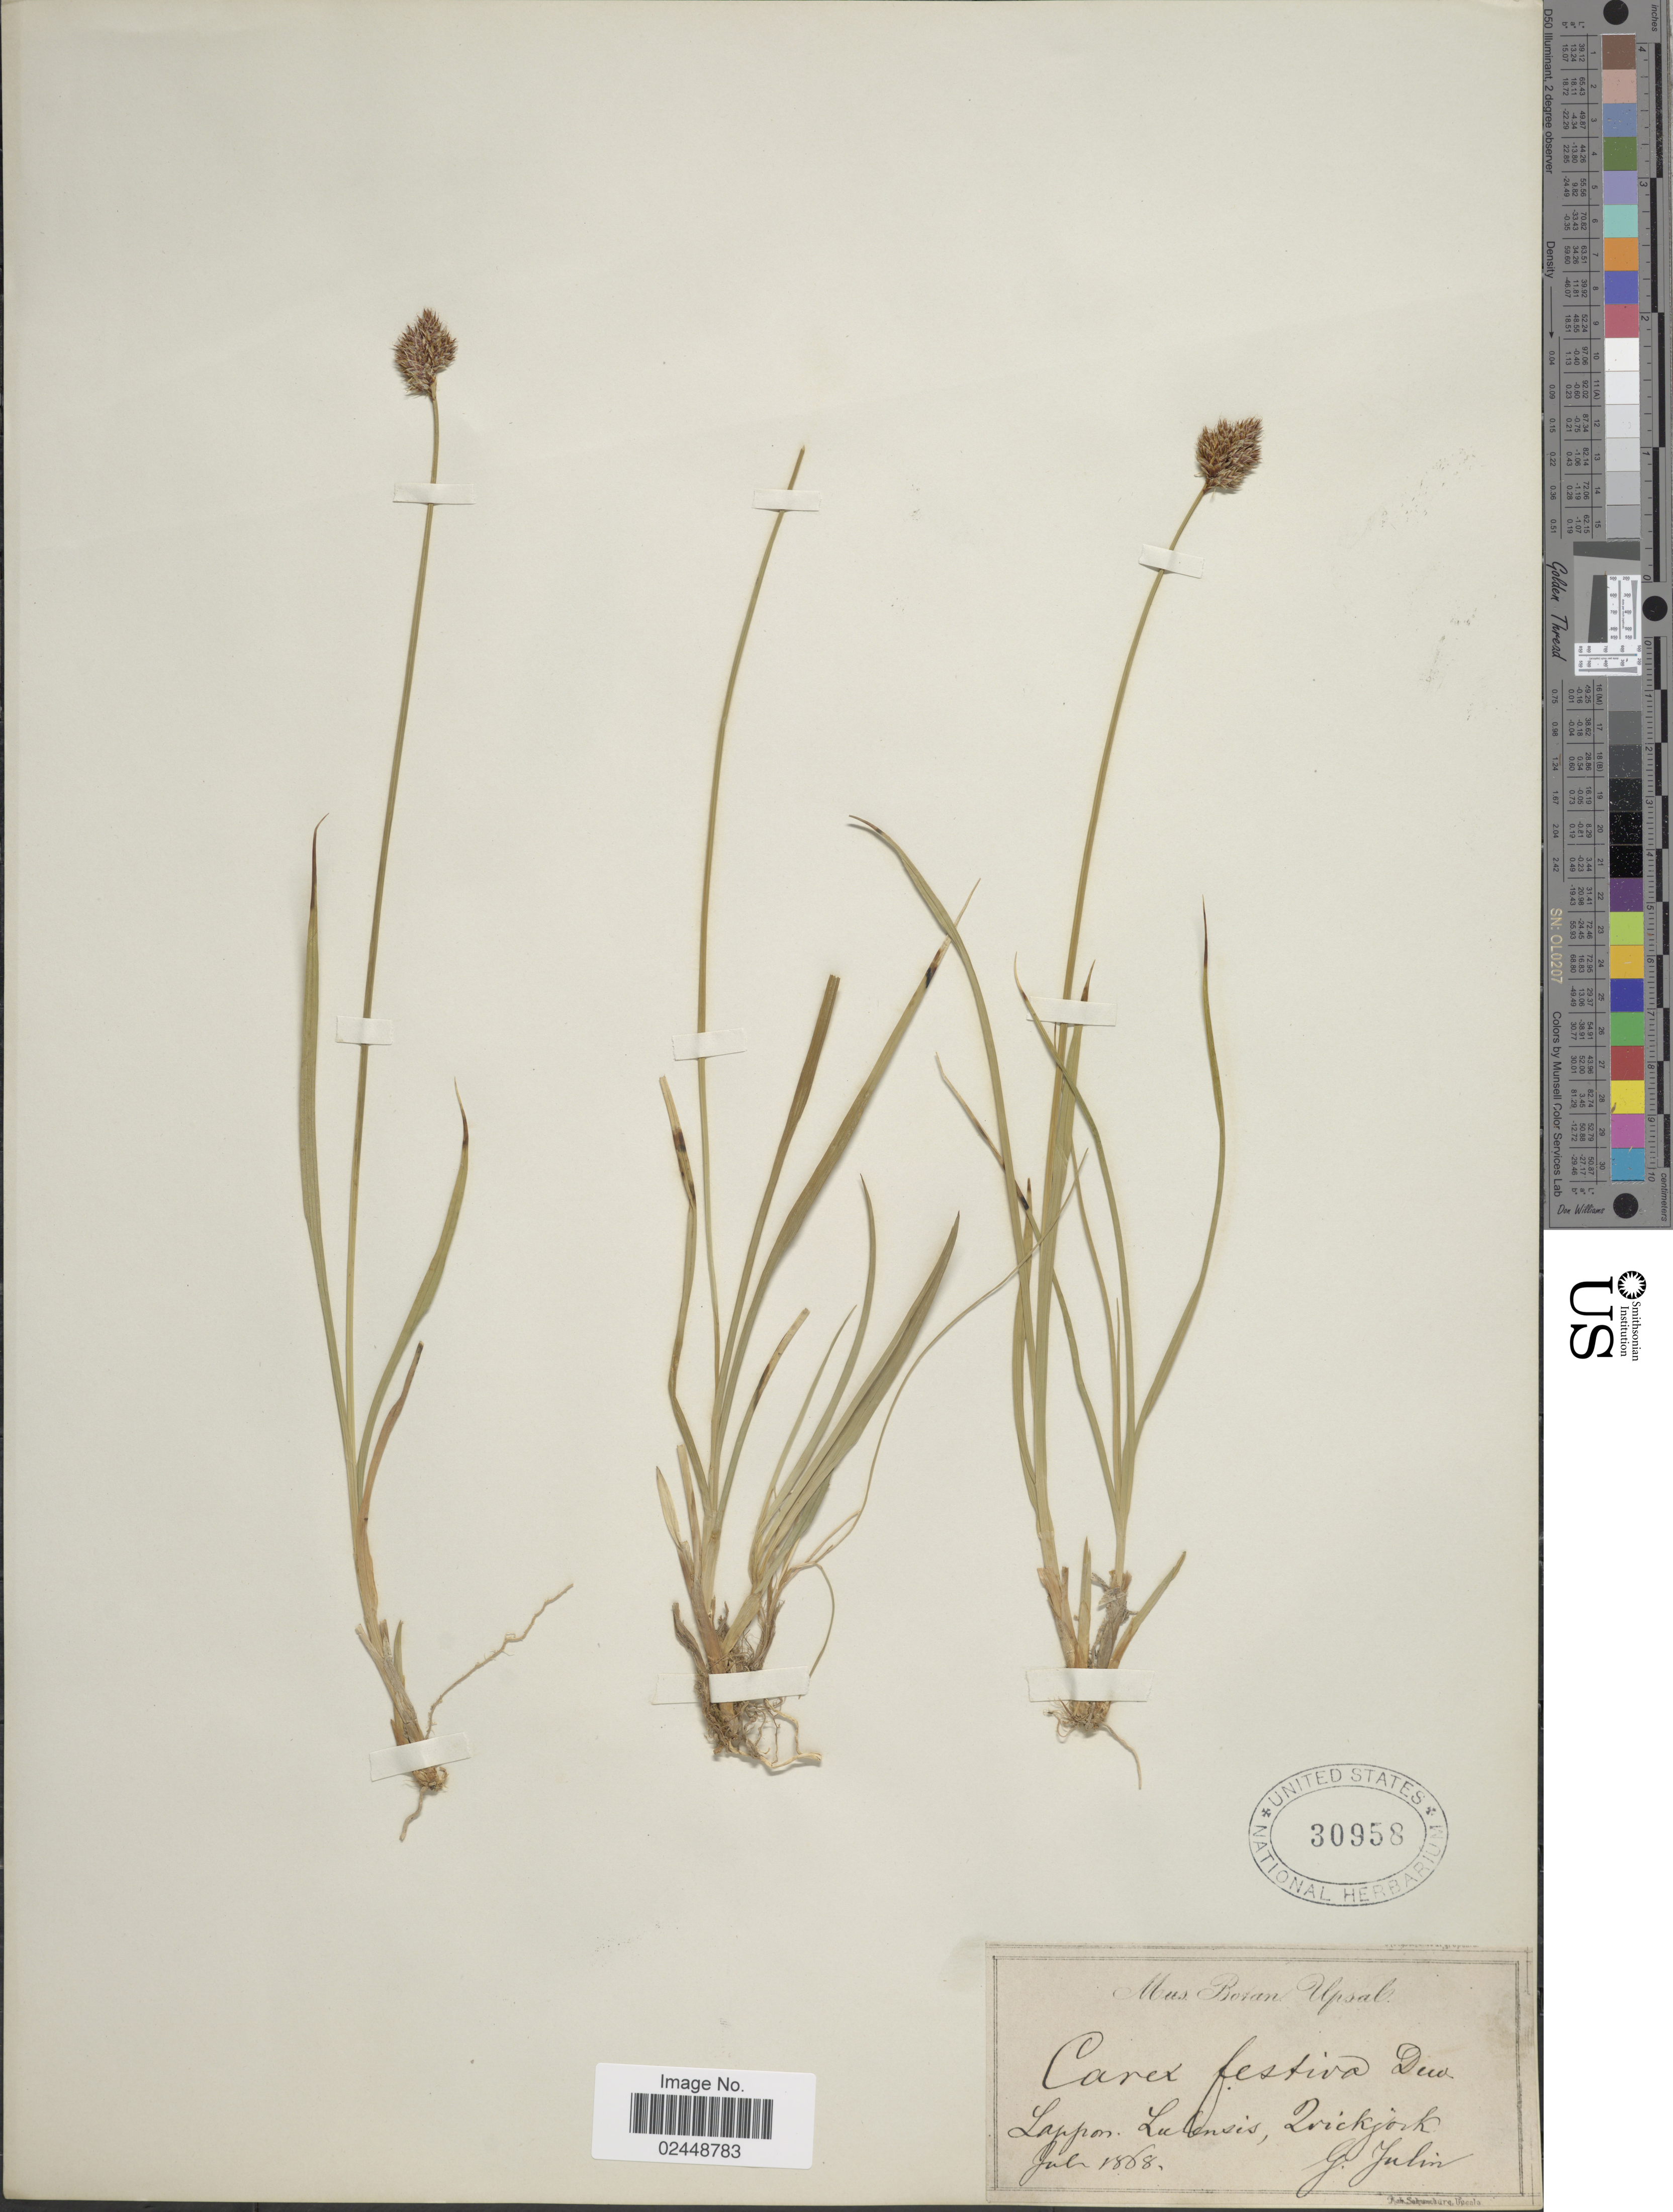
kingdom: Plantae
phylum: Tracheophyta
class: Liliopsida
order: Poales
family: Cyperaceae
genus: Carex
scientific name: Carex macloviana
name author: d'Urv.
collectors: G. Julin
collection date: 1868-07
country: Sweden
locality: Lappon. Lulensis. Qvickjock [interpreted]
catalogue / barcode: US 30958